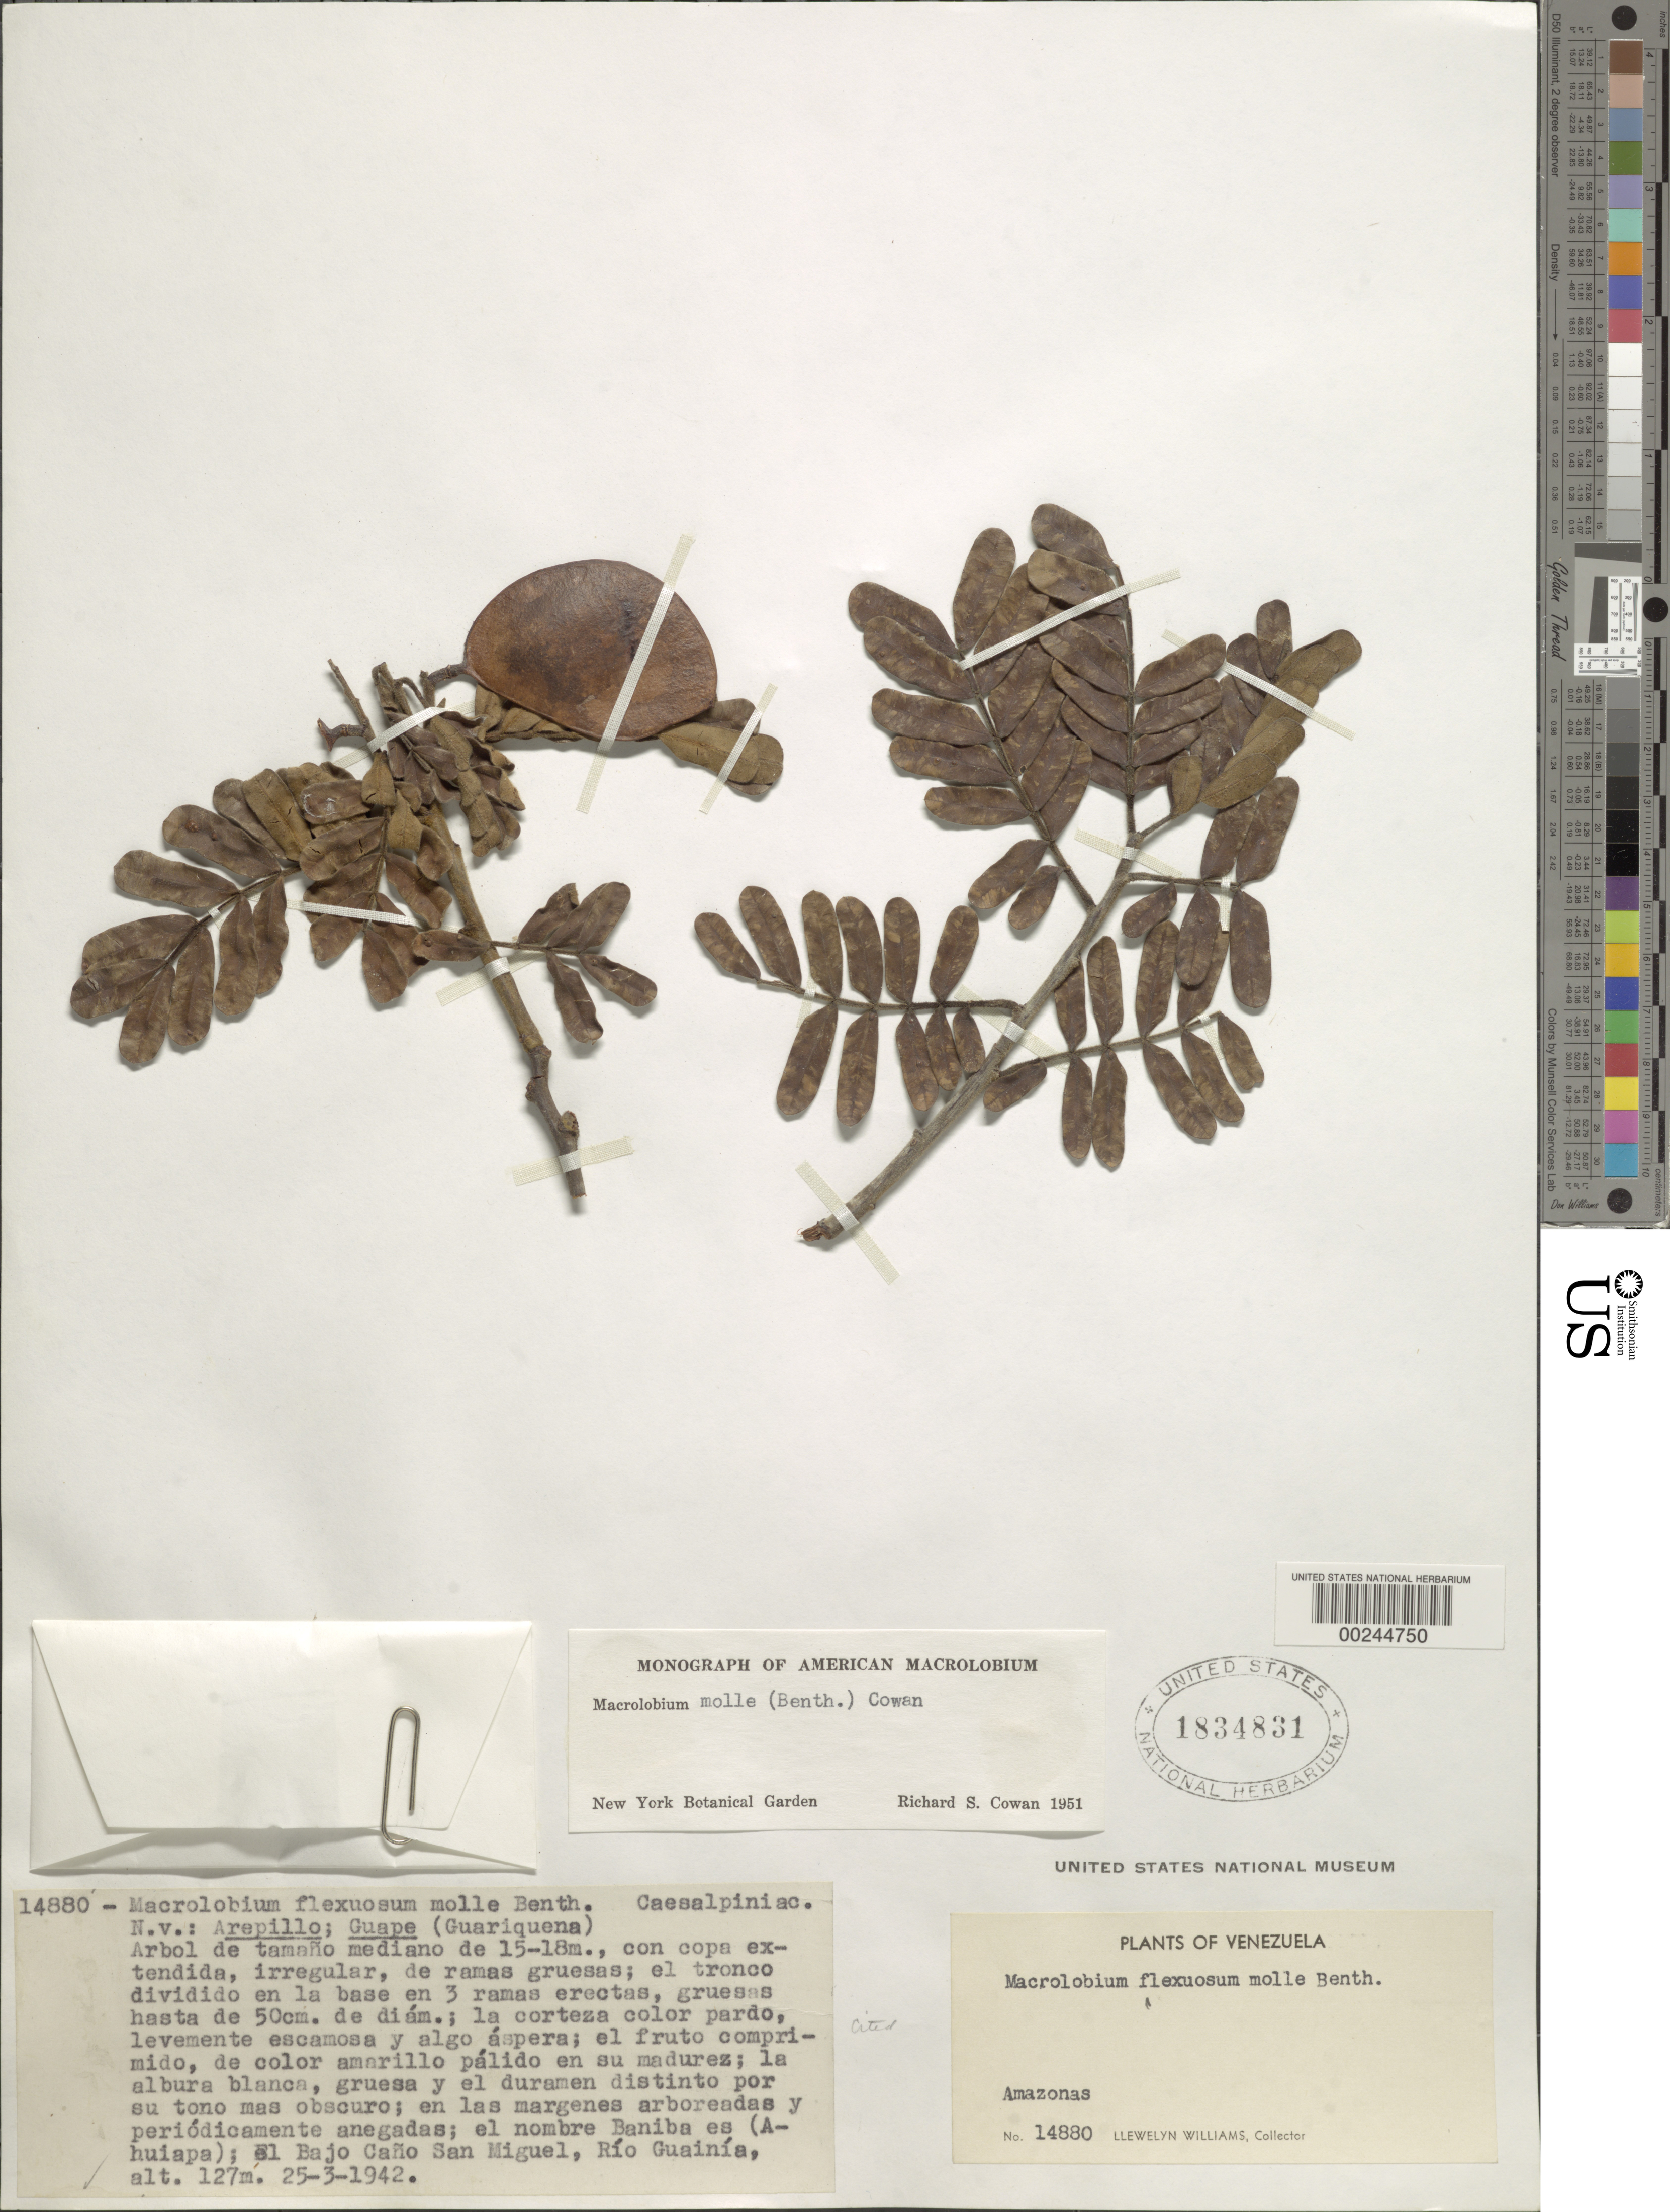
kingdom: Plantae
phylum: Tracheophyta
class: Magnoliopsida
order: Fabales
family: Fabaceae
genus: Macrolobium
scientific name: Macrolobium molle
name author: (Benth.) R.S. Cowan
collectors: Ll. Williams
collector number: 14880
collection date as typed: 25 Mar 1942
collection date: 1942-03-25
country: Venezuela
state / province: Amazonas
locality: El bajo cano san miguel, rio guainia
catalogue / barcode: US 1834831